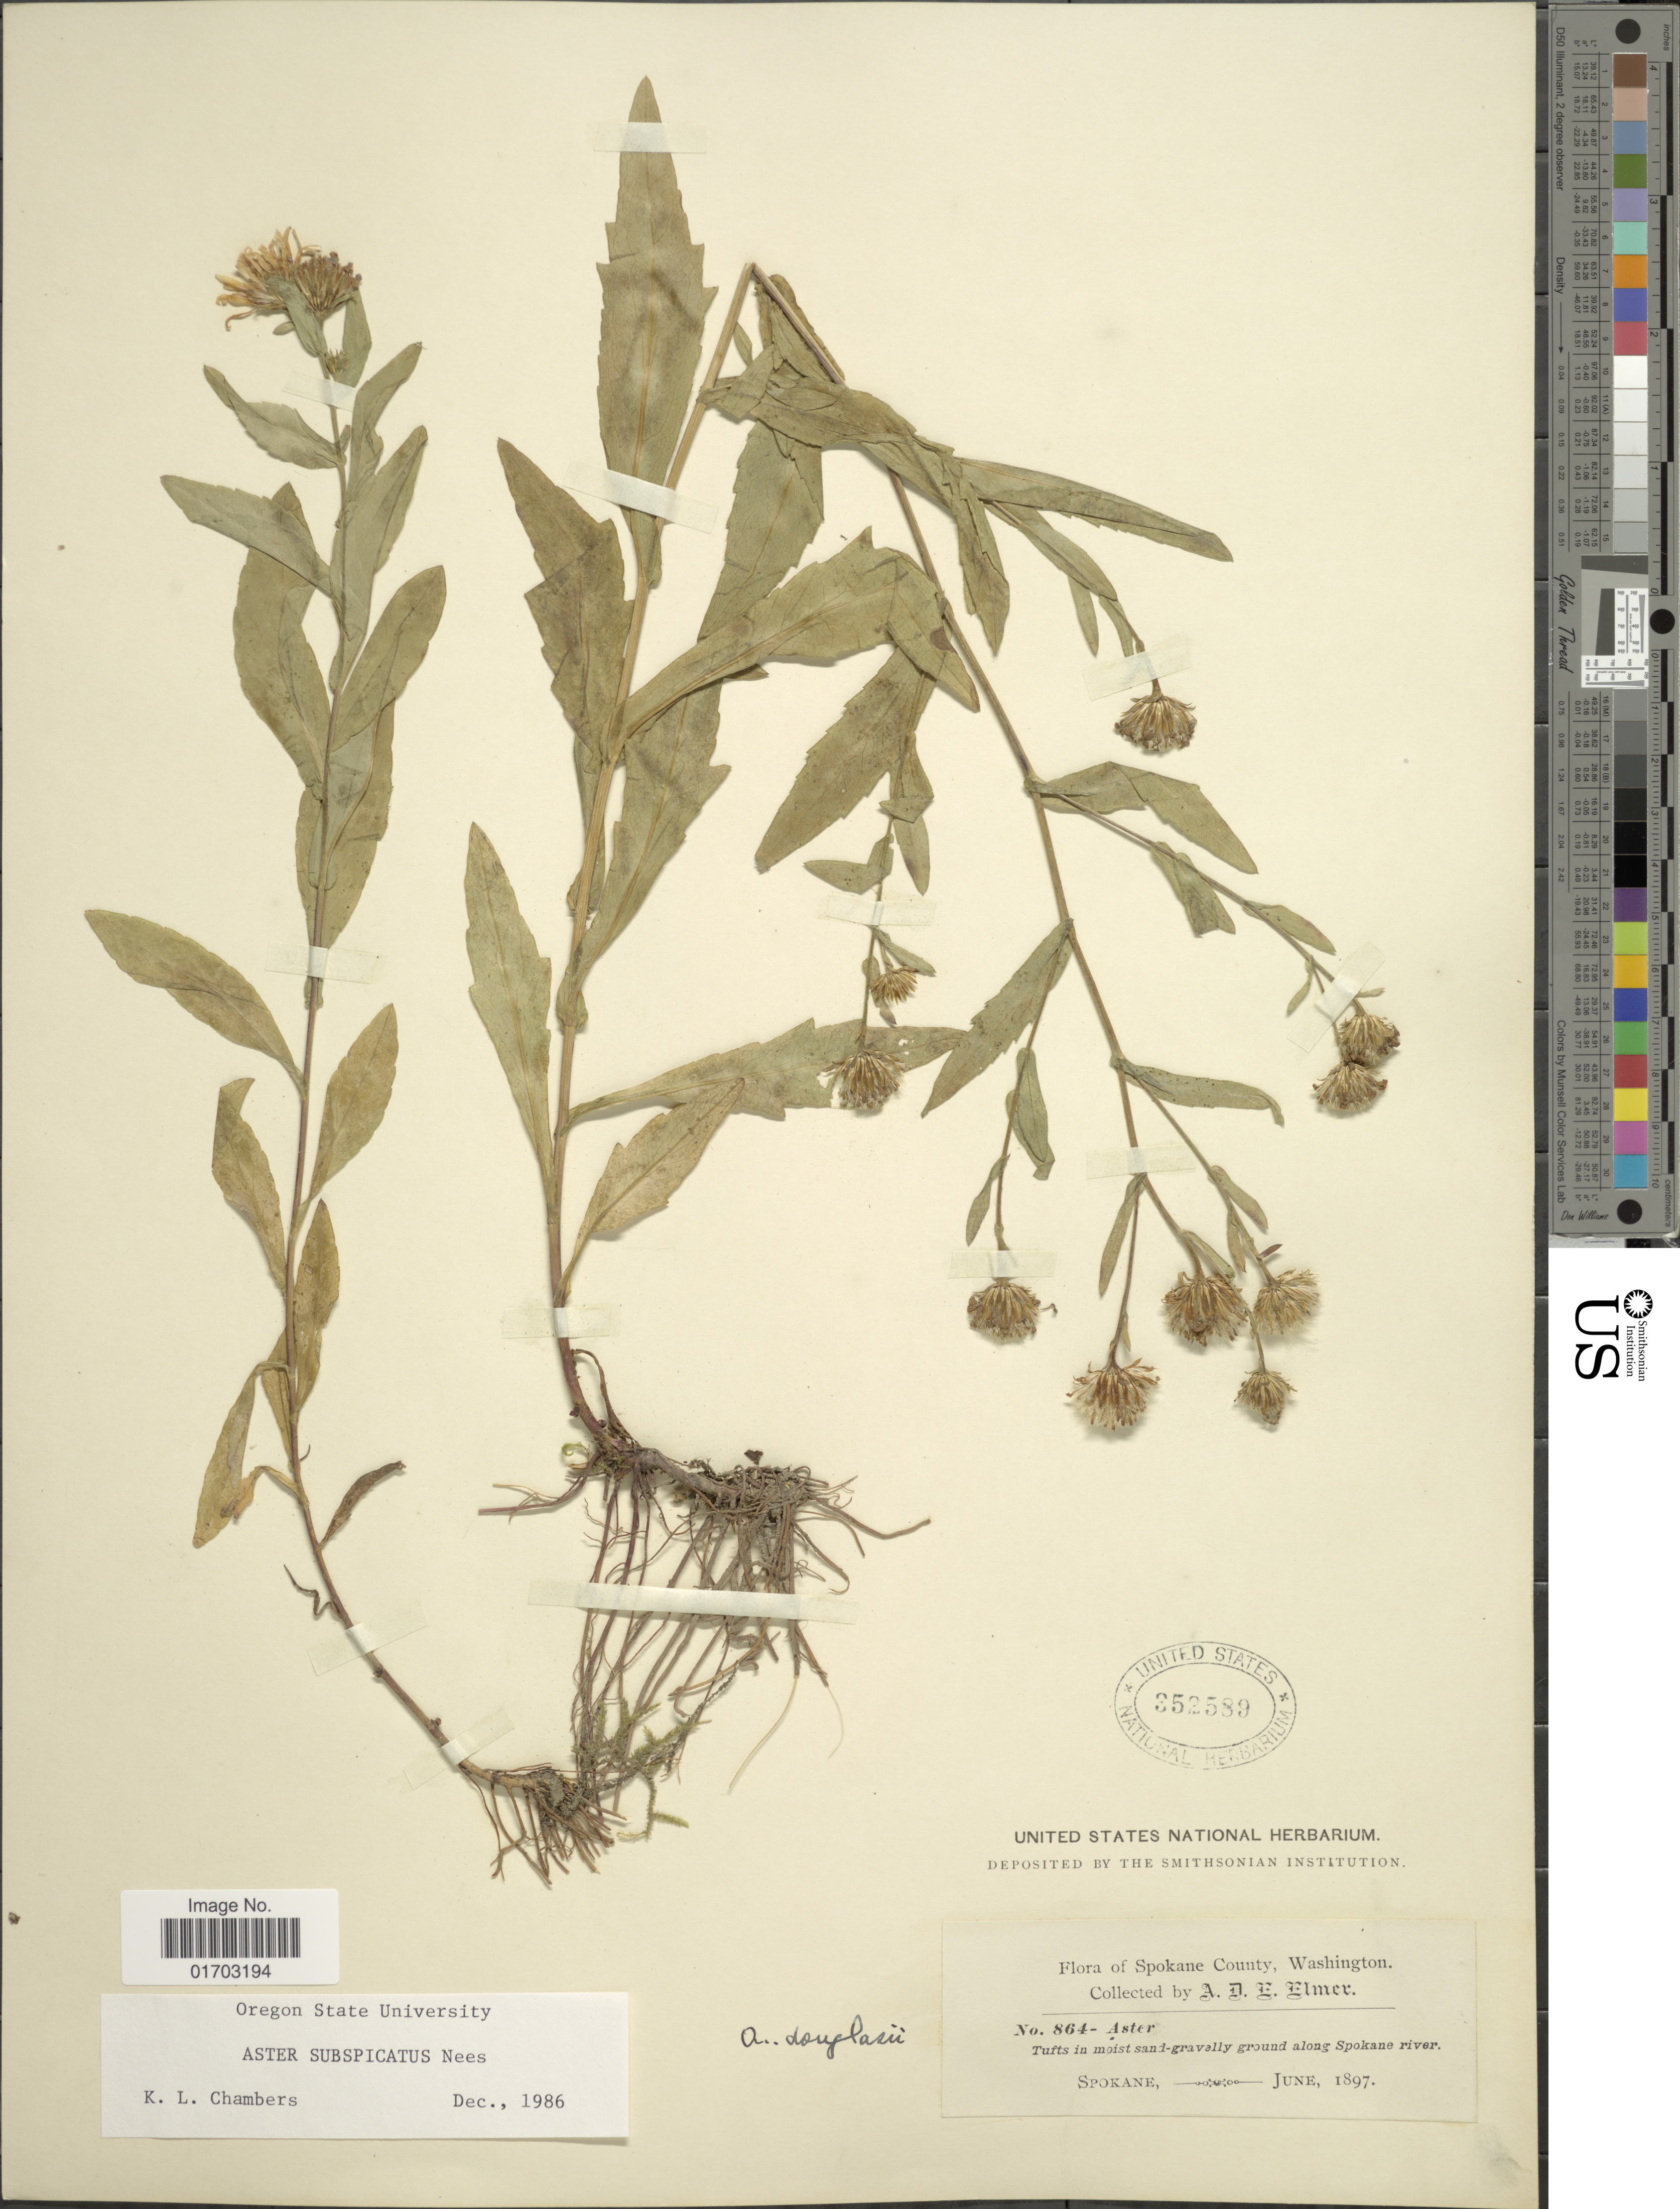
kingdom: Plantae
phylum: Tracheophyta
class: Magnoliopsida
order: Asterales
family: Asteraceae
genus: Symphyotrichum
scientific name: Symphyotrichum subspicatum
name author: (Nees) G.L. Nesom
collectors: A. D. E. Elmer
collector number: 864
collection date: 1897-06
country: United States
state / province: Washington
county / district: Spokane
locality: Spokane County, along Spokane River, Spokane.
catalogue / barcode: US 352589